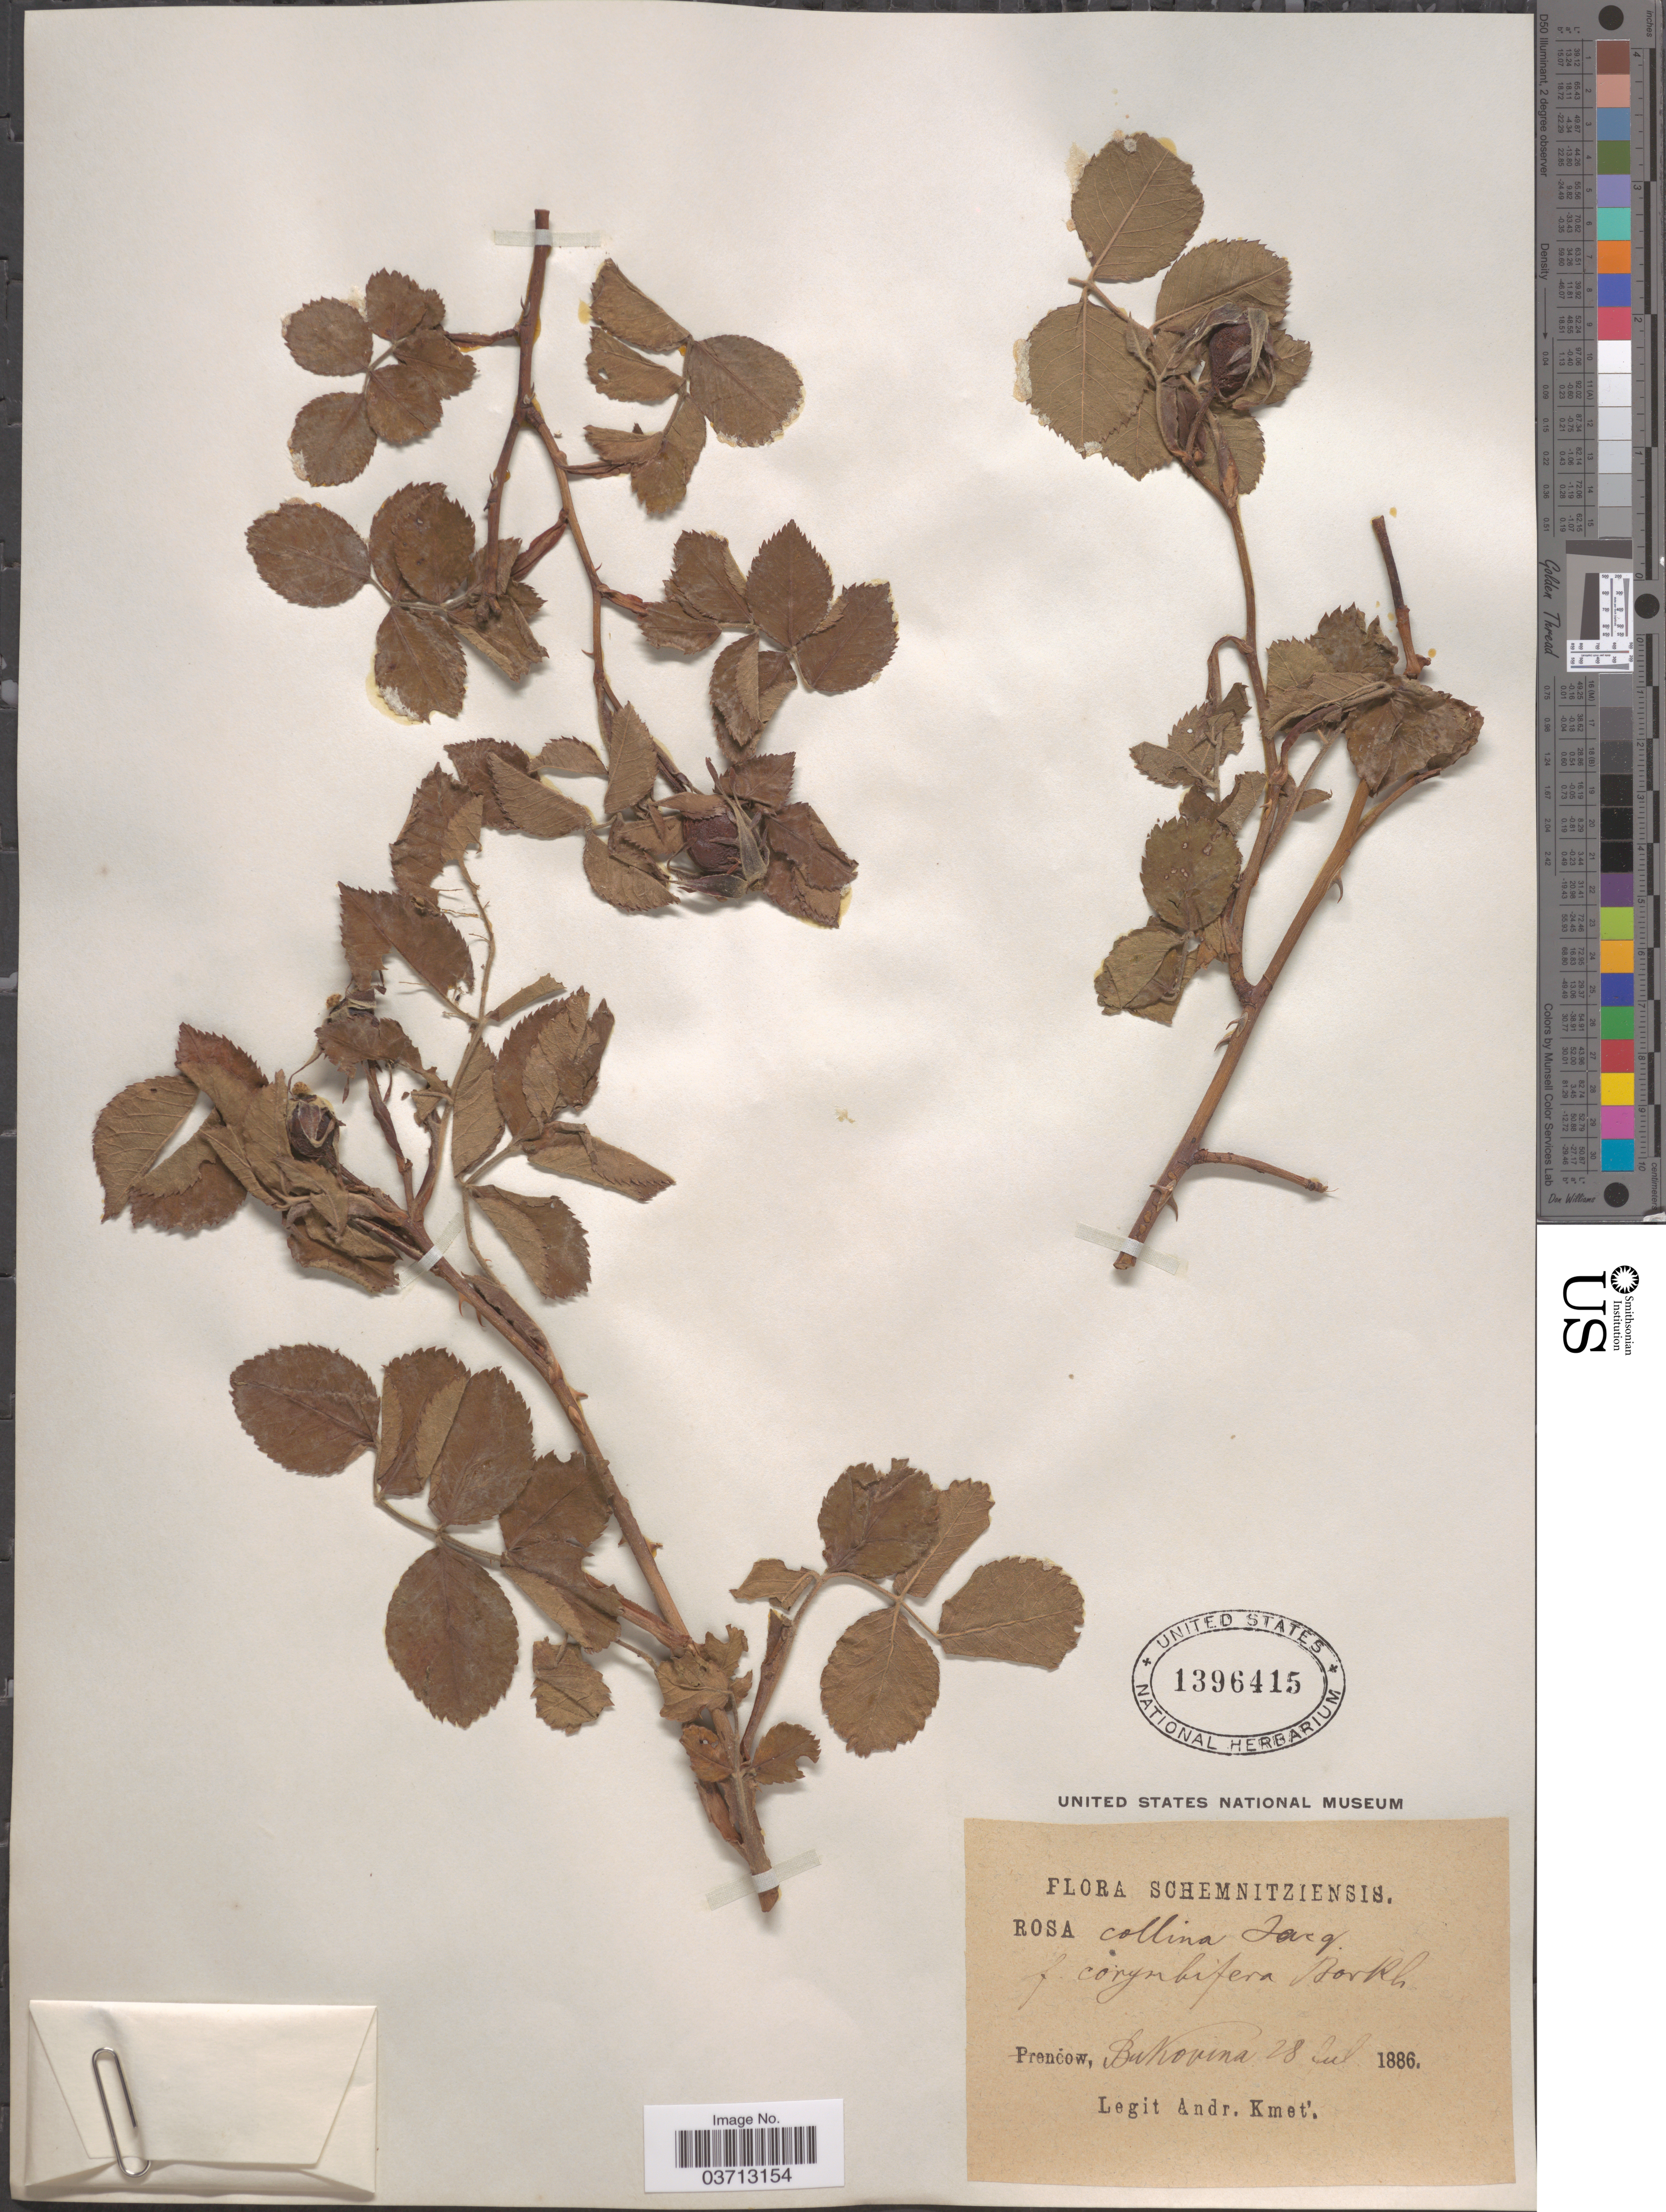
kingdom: Plantae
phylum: Tracheophyta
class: Magnoliopsida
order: Rosales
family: Rosaceae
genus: Rosa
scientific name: Rosa collina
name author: Jacq.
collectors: A. Kmet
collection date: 1886-07-28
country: Slovakia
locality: Schemnitziensis. Bukovina.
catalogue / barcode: US 1396415